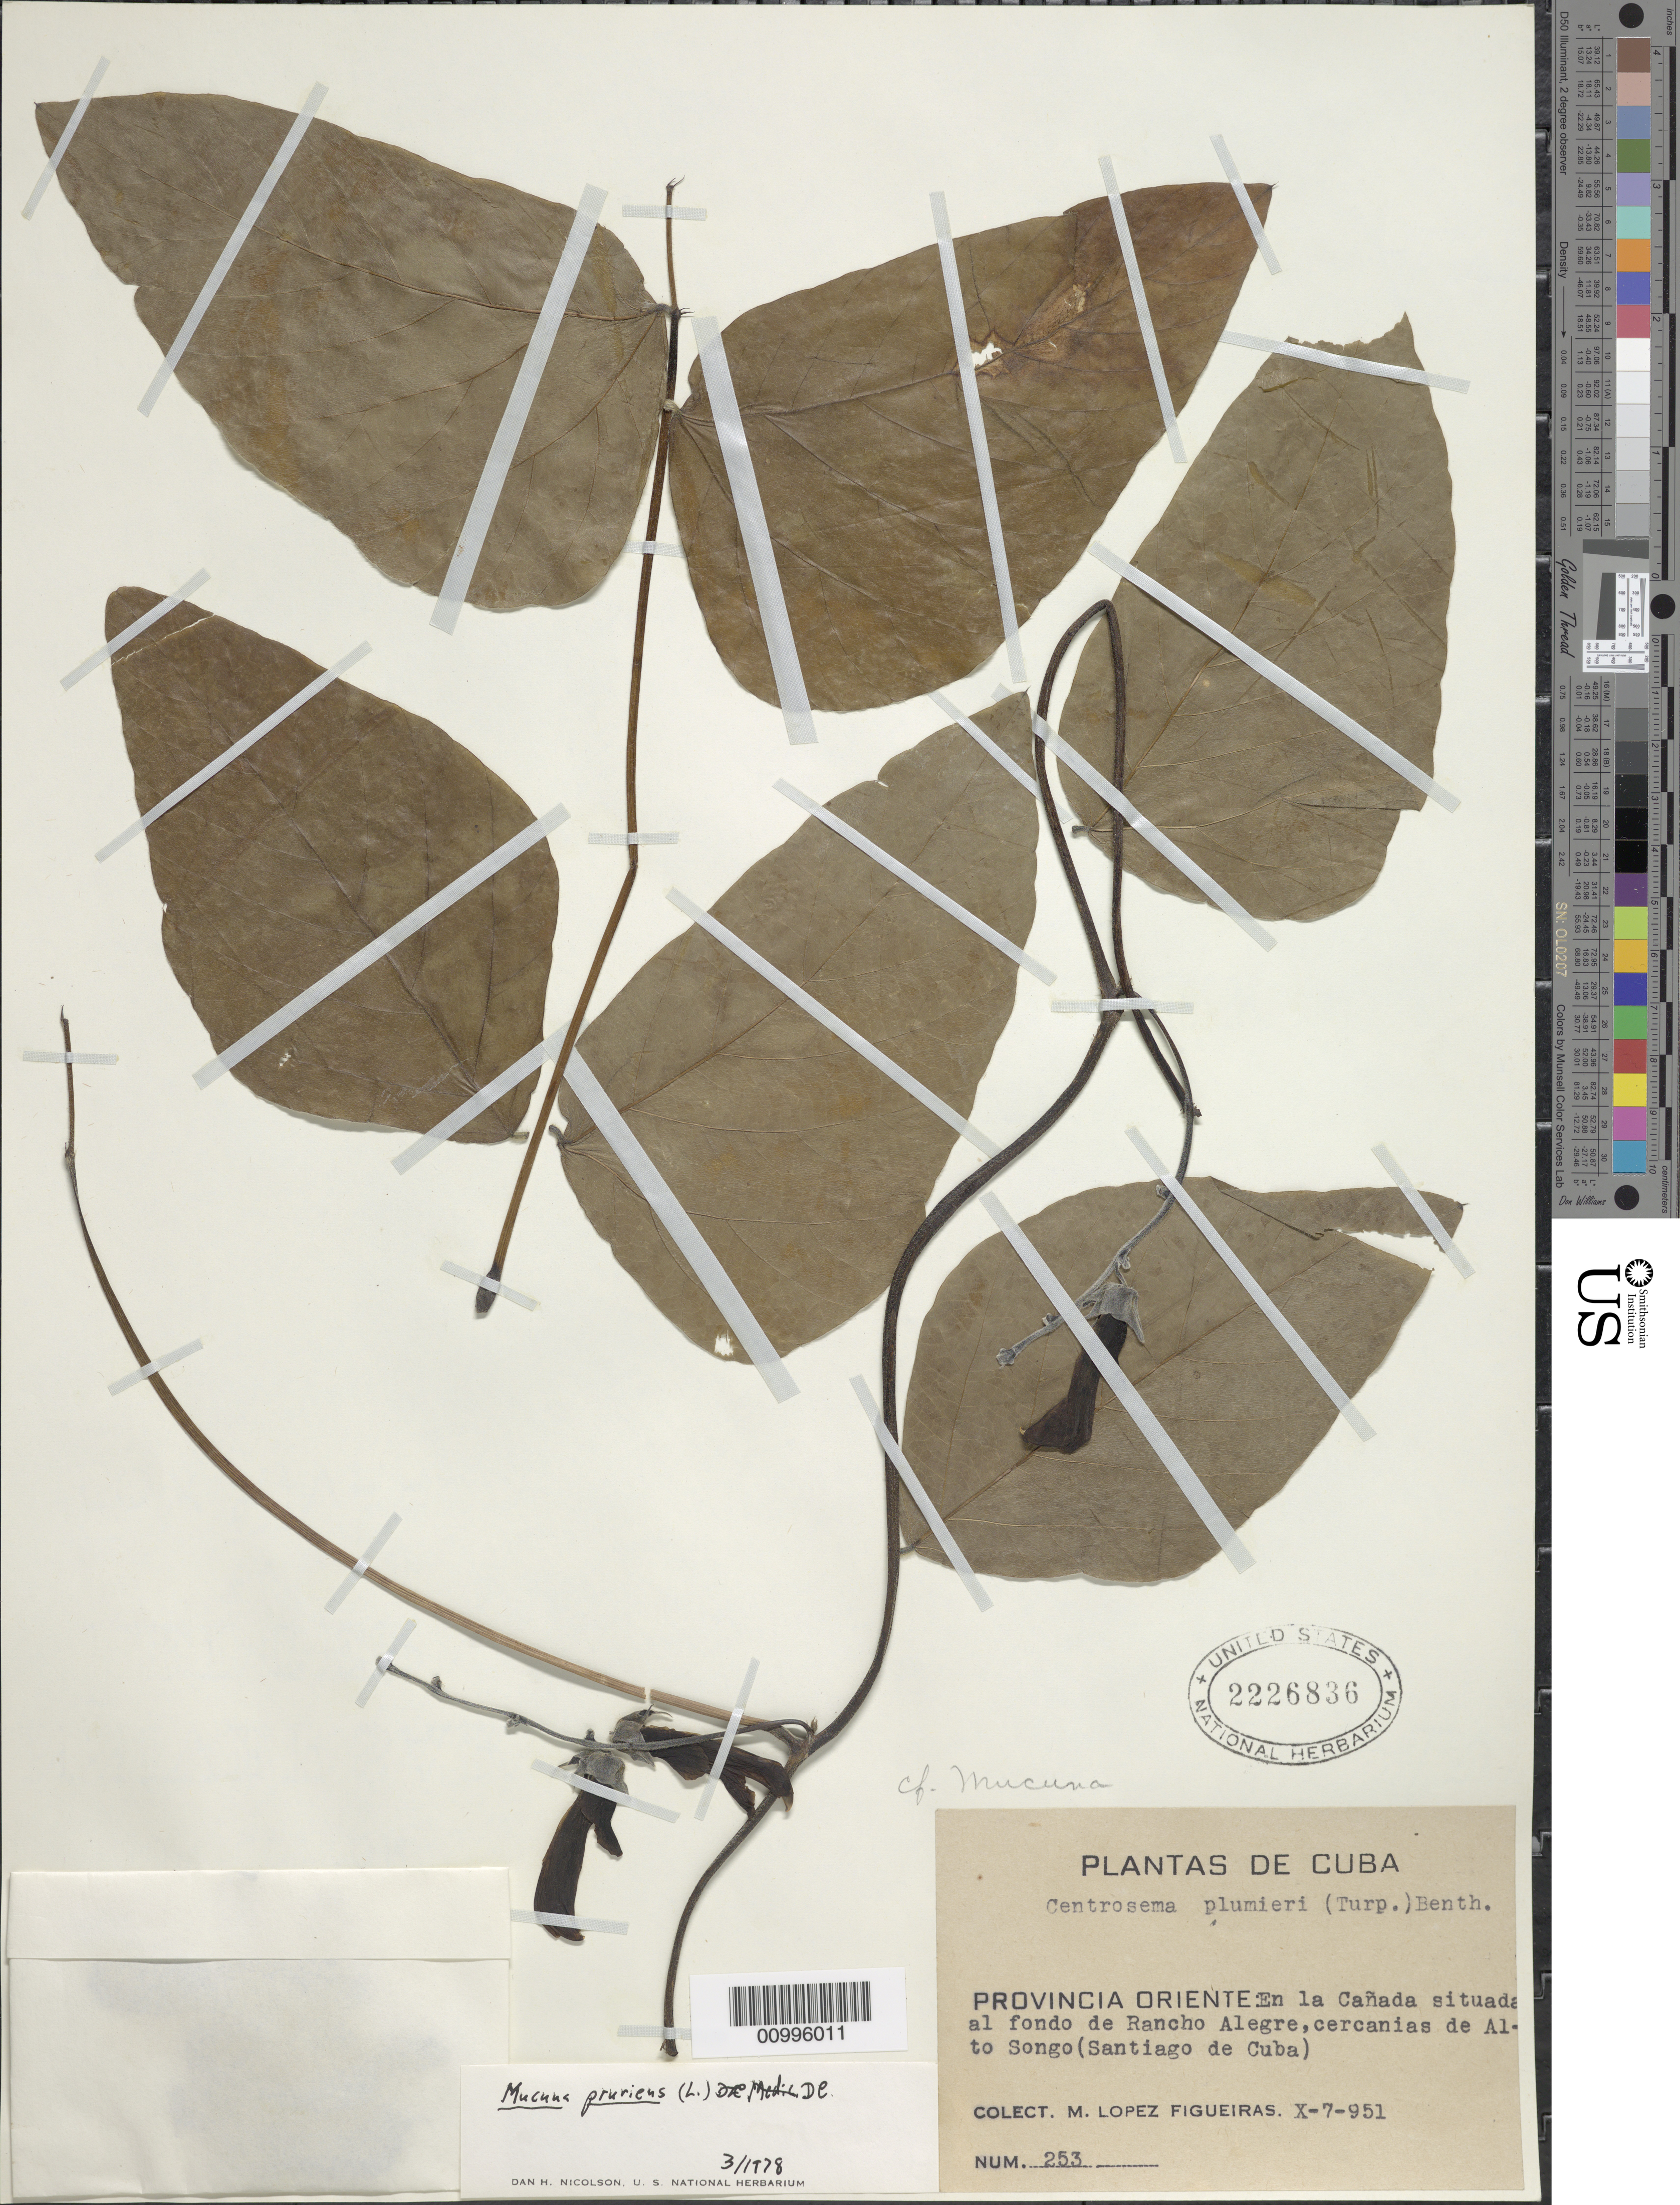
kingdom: Plantae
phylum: Tracheophyta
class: Magnoliopsida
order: Fabales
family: Fabaceae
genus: Mucuna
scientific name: Mucuna pruriens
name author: (L.) DC.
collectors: M. López Figueiras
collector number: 253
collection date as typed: Jul 1951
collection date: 1951-07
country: Cuba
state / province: Santiago de Cuba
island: Cuba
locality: en la Canada situada al fondo de Rancho Alegre, cecanias de Alto songo (Santiago de Cuba)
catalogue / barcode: US 2226836